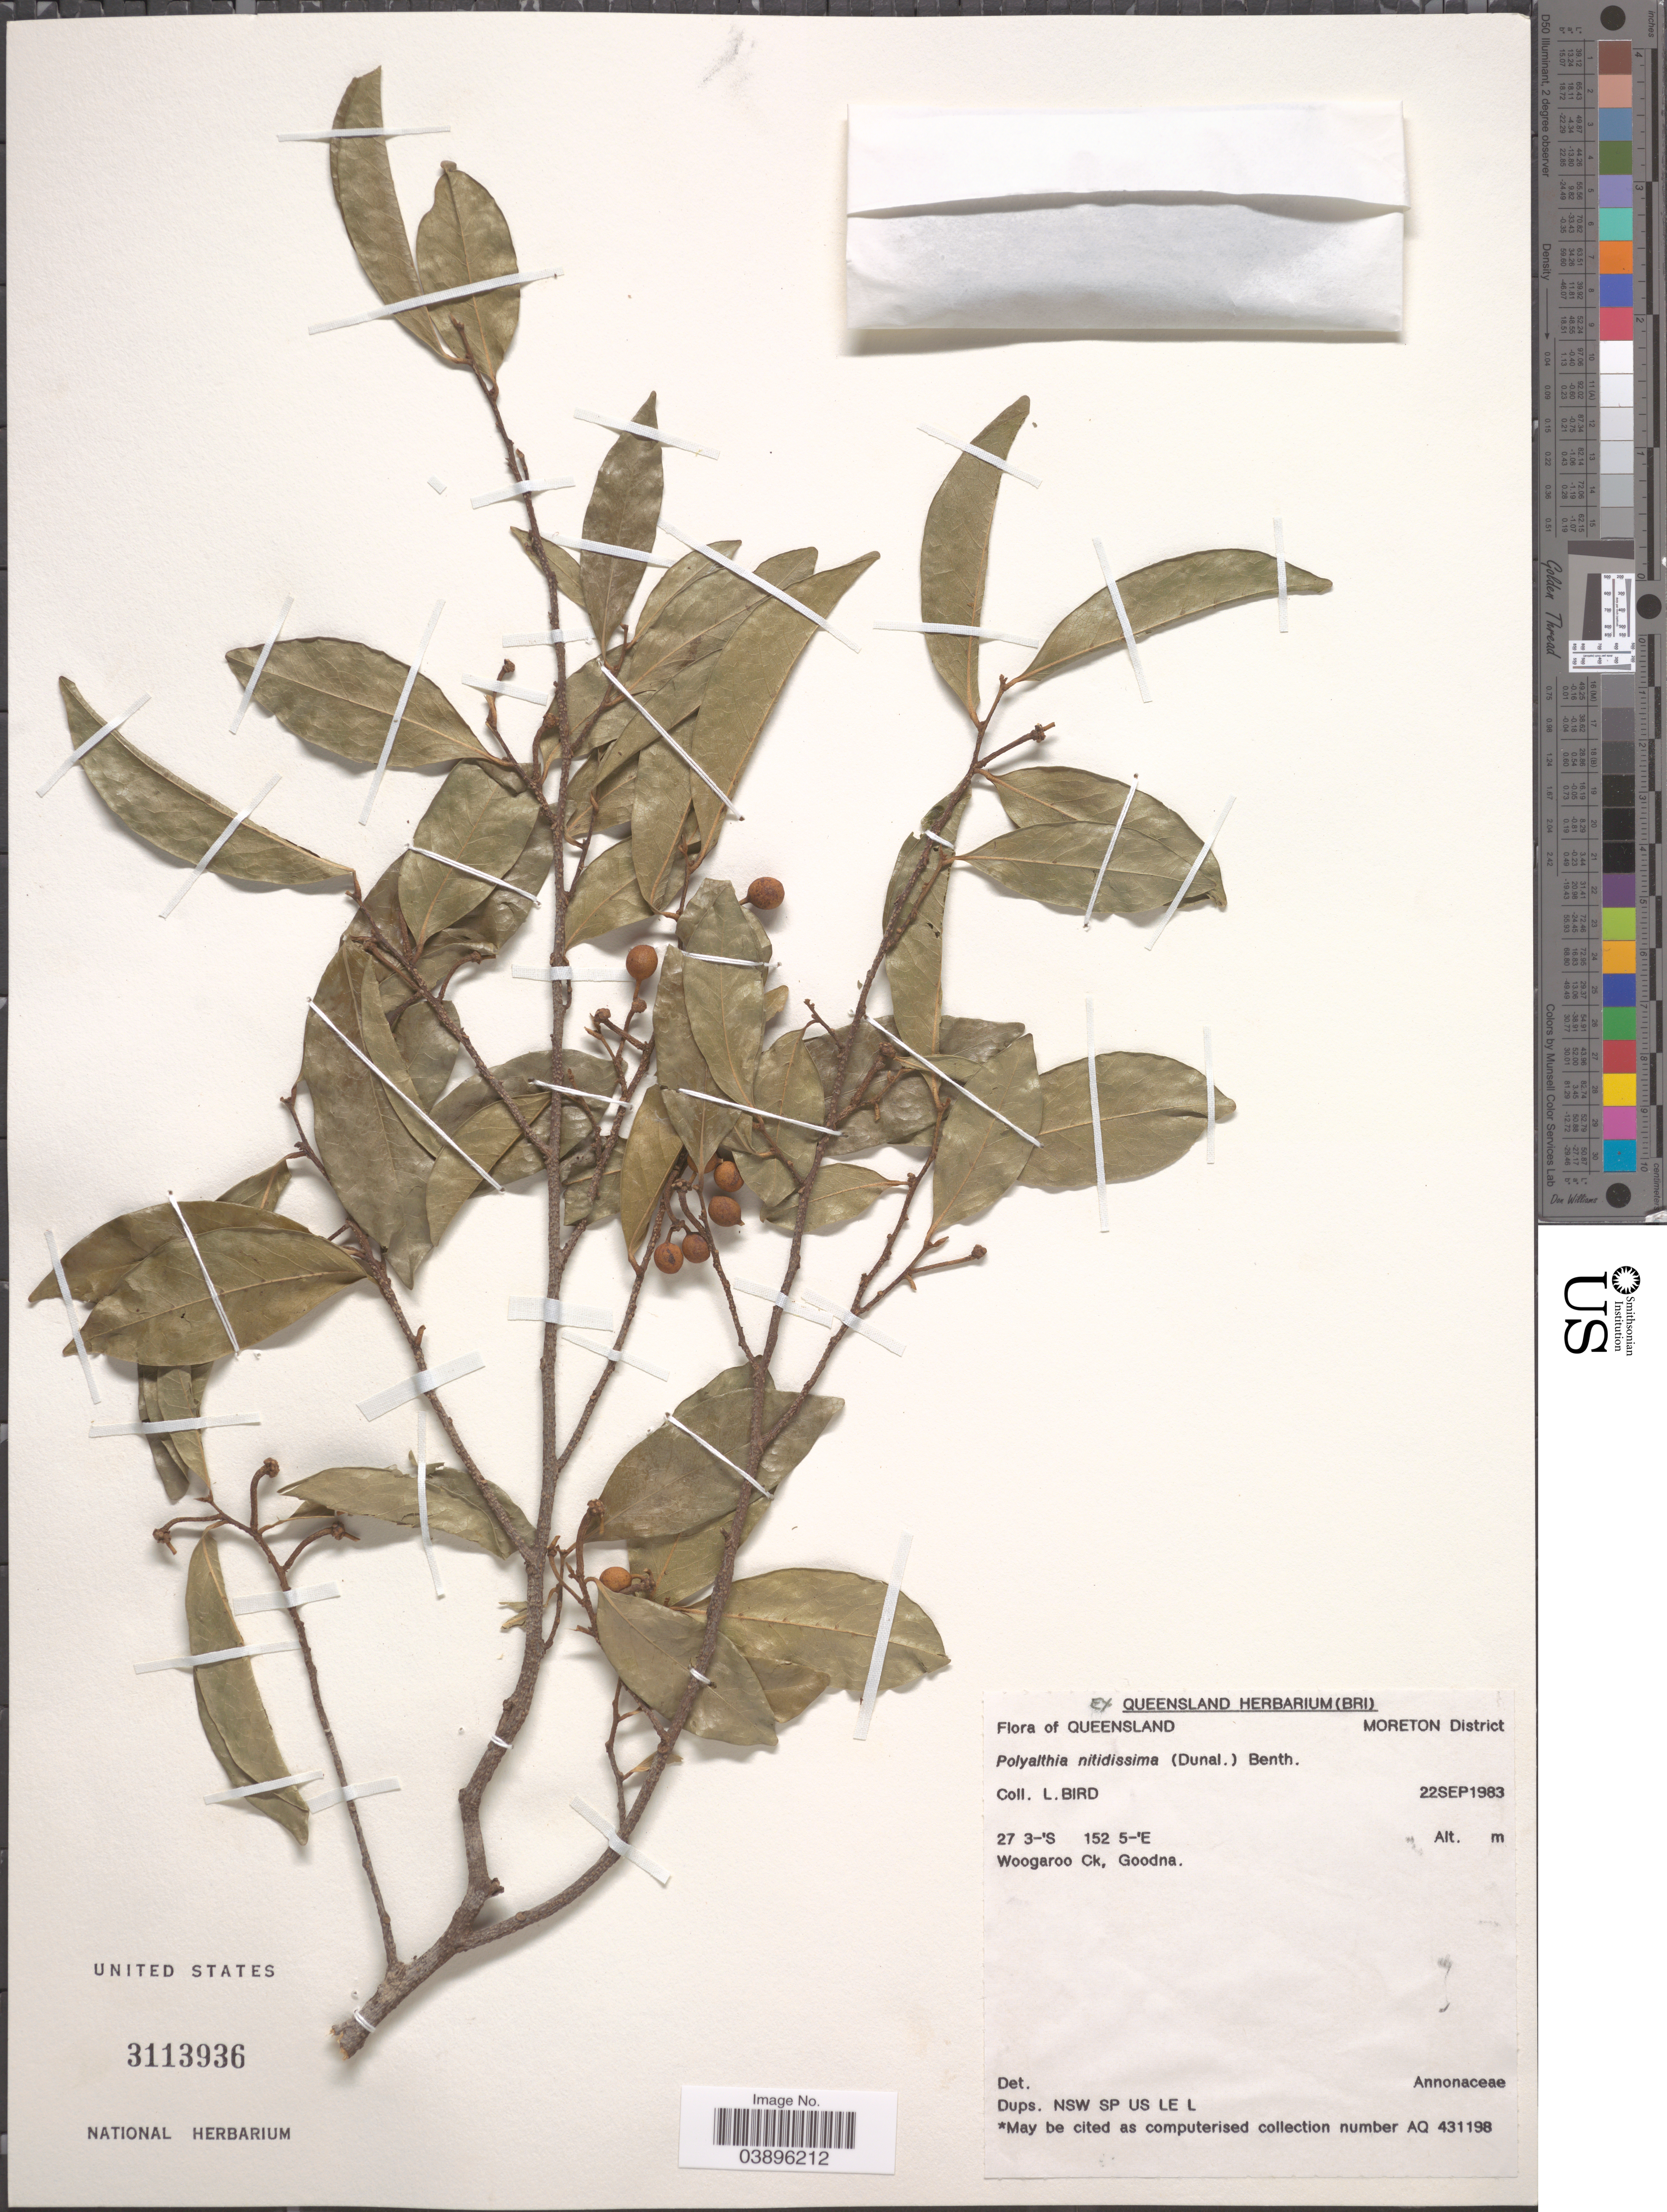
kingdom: Plantae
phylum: Tracheophyta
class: Magnoliopsida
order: Magnoliales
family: Annonaceae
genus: Polyalthia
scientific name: Polyalthia nitidissima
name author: Benth.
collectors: L. Bird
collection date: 1983-09-22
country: Australia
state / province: Queensland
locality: Moreton District. Woogaroo Ck, Goodna.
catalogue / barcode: US 3113936